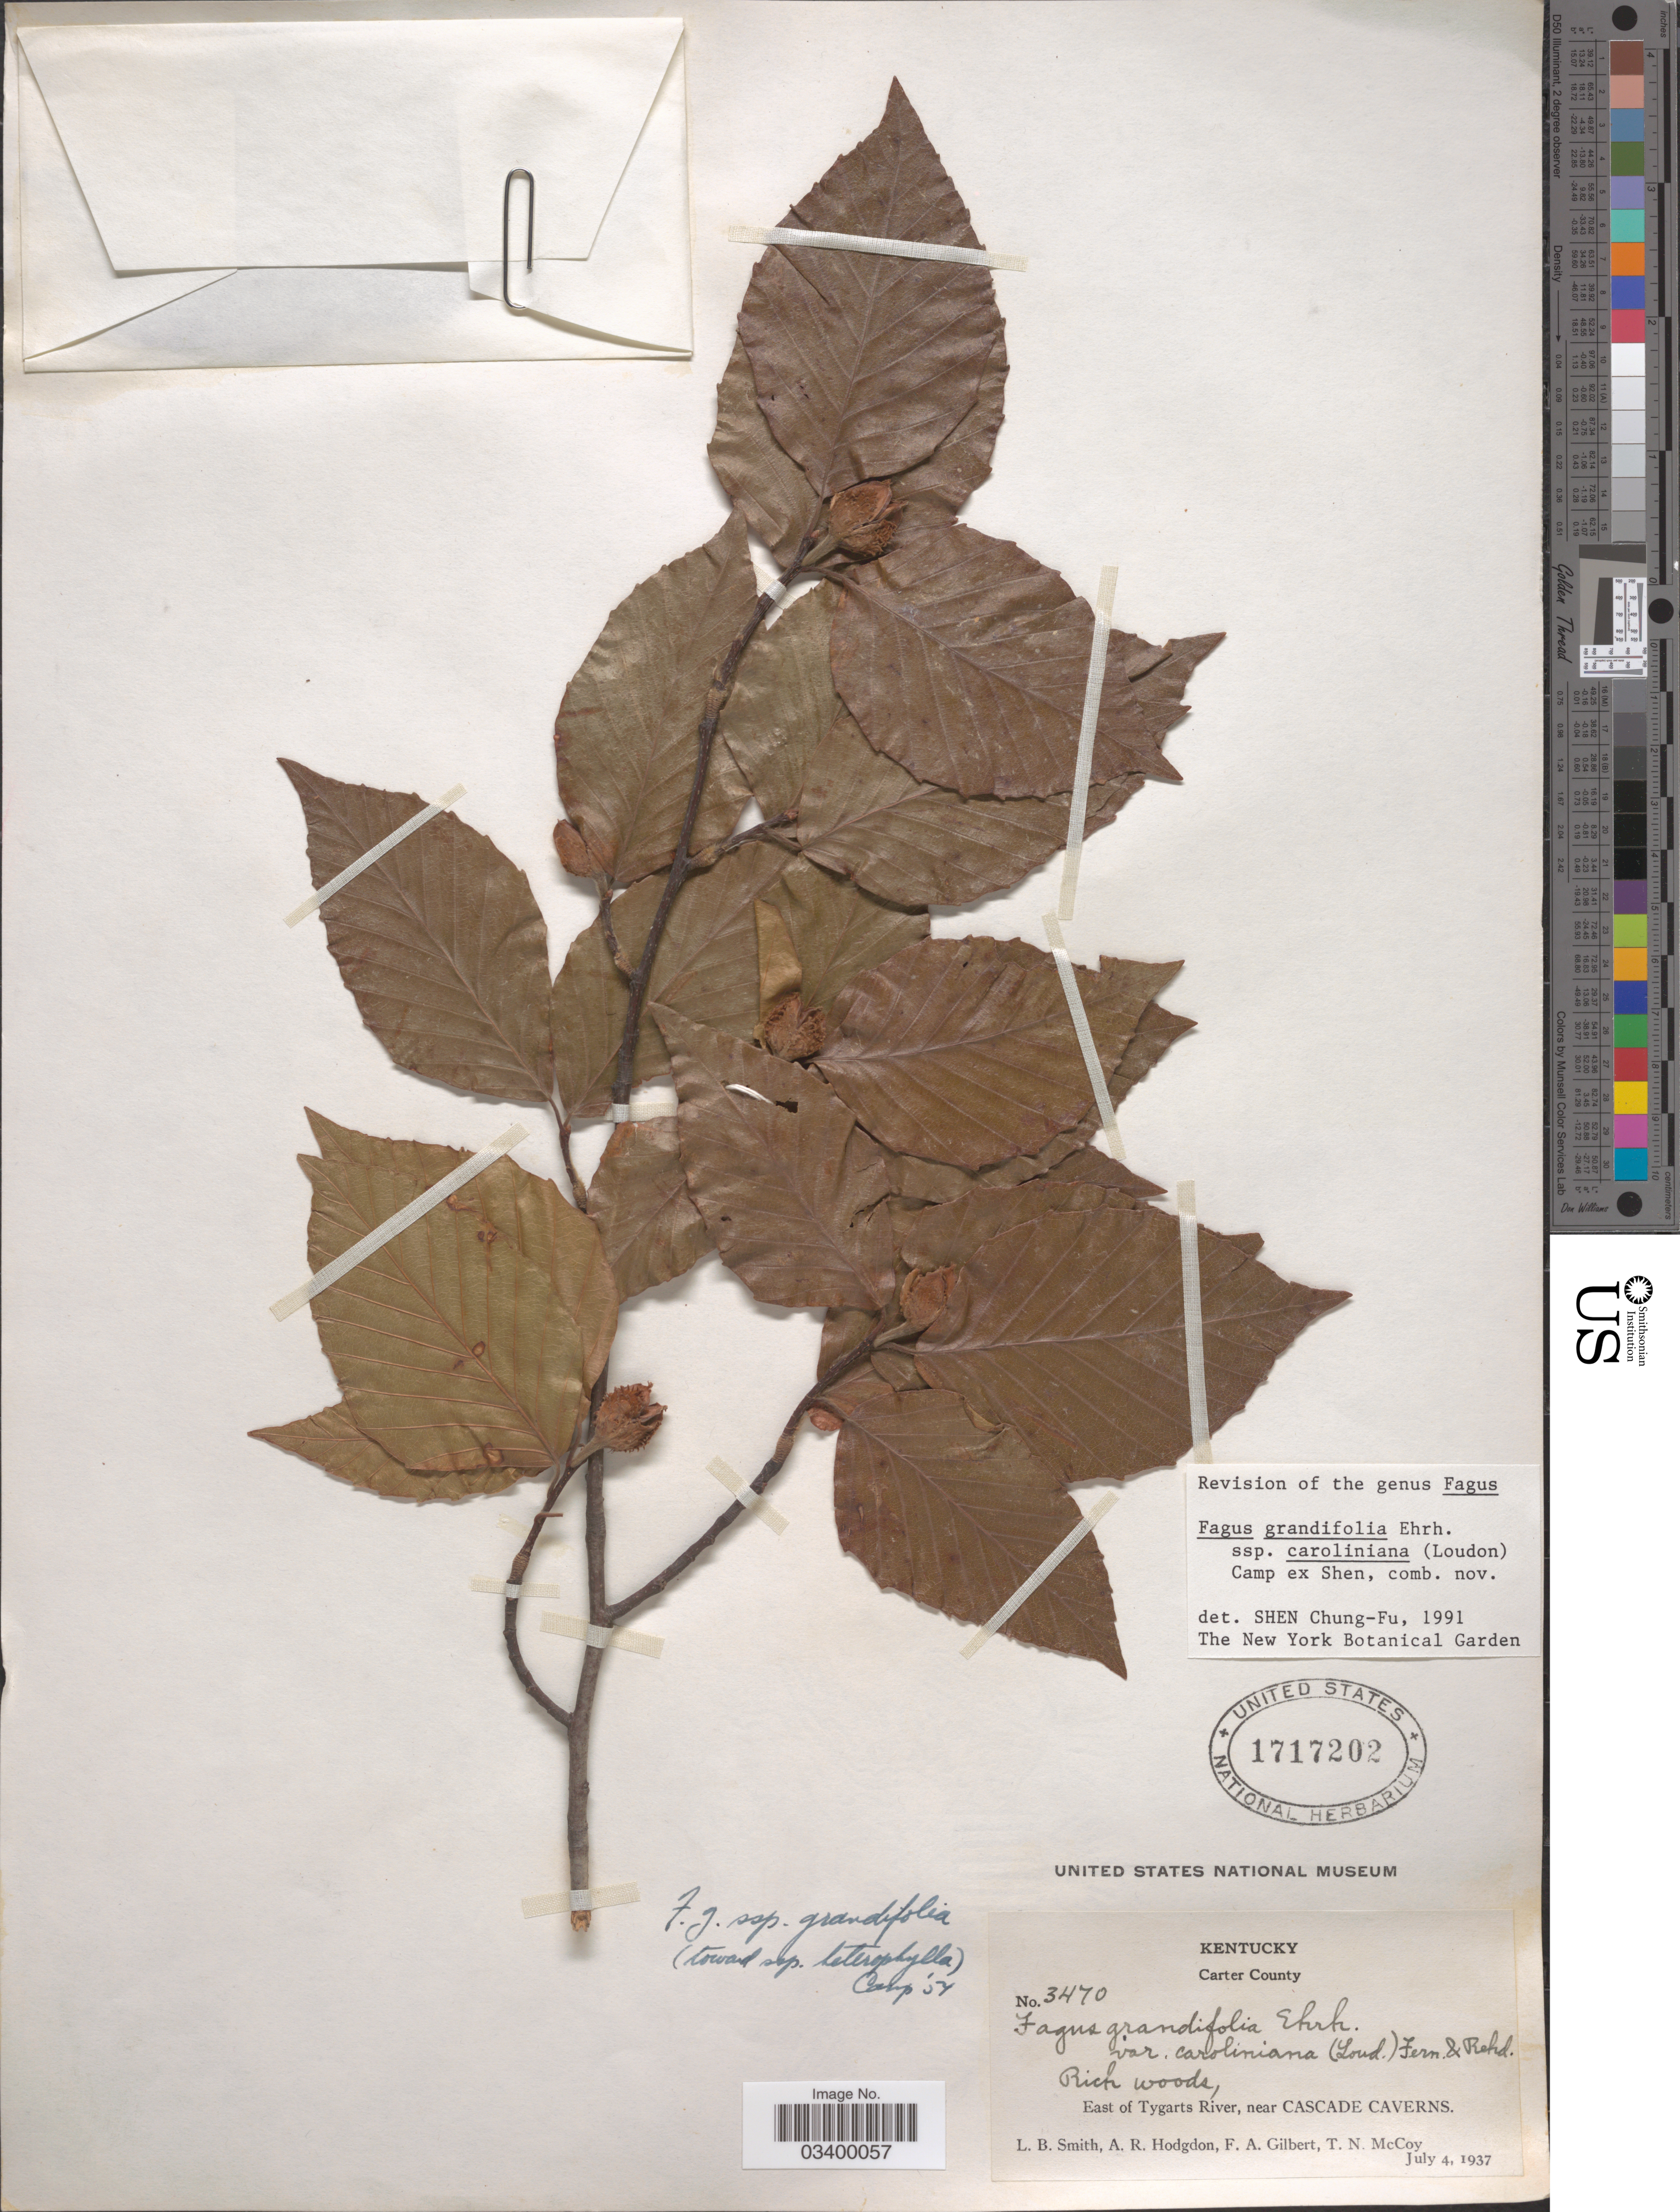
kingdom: Plantae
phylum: Tracheophyta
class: Magnoliopsida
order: Fagales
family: Fagaceae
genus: Fagus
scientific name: Fagus grandifolia subsp. caroliniana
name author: (Loudon) Fernald & Rehder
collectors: L. Smith, A. R. Hodgdon, F. A. Gilbert & T. N. McCoy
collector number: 3470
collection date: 1937-07-04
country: United States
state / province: Kentucky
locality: Carter County. East of Tygarts River, near Cascade Caverns.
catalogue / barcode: US 1717202